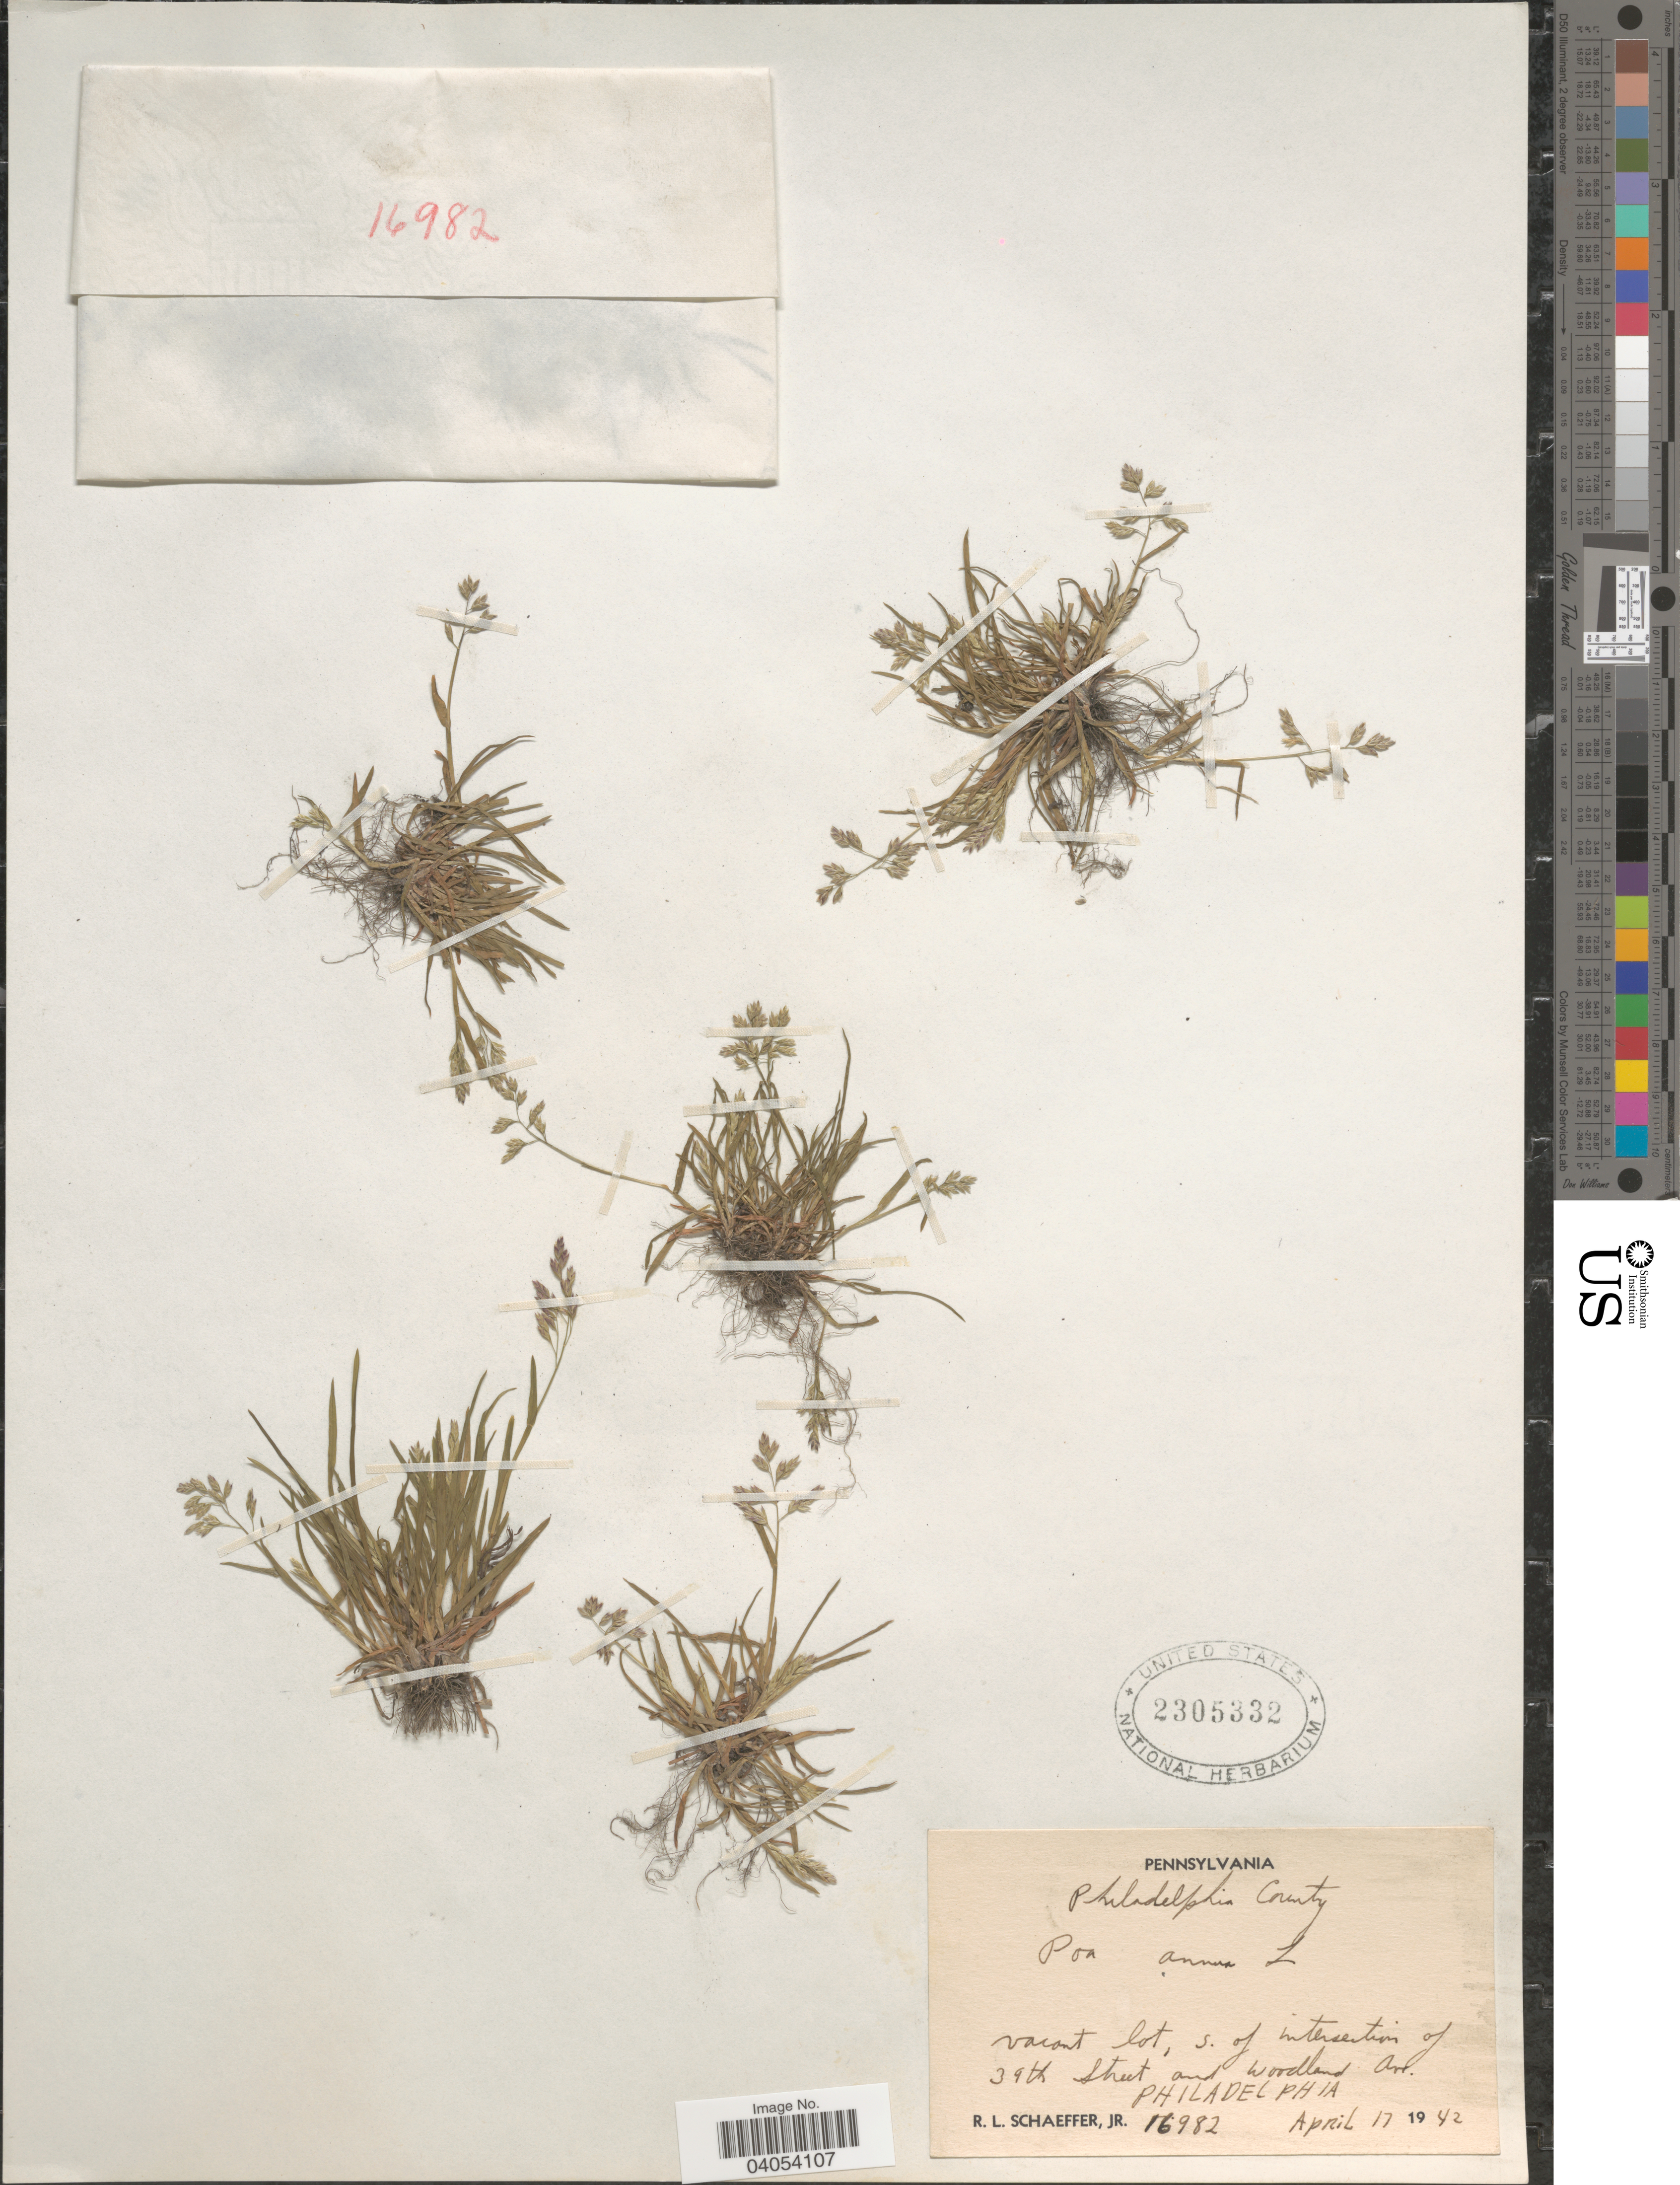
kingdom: Plantae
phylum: Tracheophyta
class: Liliopsida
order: Poales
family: Poaceae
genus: Poa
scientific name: Poa annua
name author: L.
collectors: R. L. Schaeffer Jr.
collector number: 16982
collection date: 1942-04-17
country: United States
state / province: Pennsylvania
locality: Philadelphia County. Vacant lot, s. of intersection of 39th Street and Woodland Ave. Philadelphia.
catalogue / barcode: US 2305332